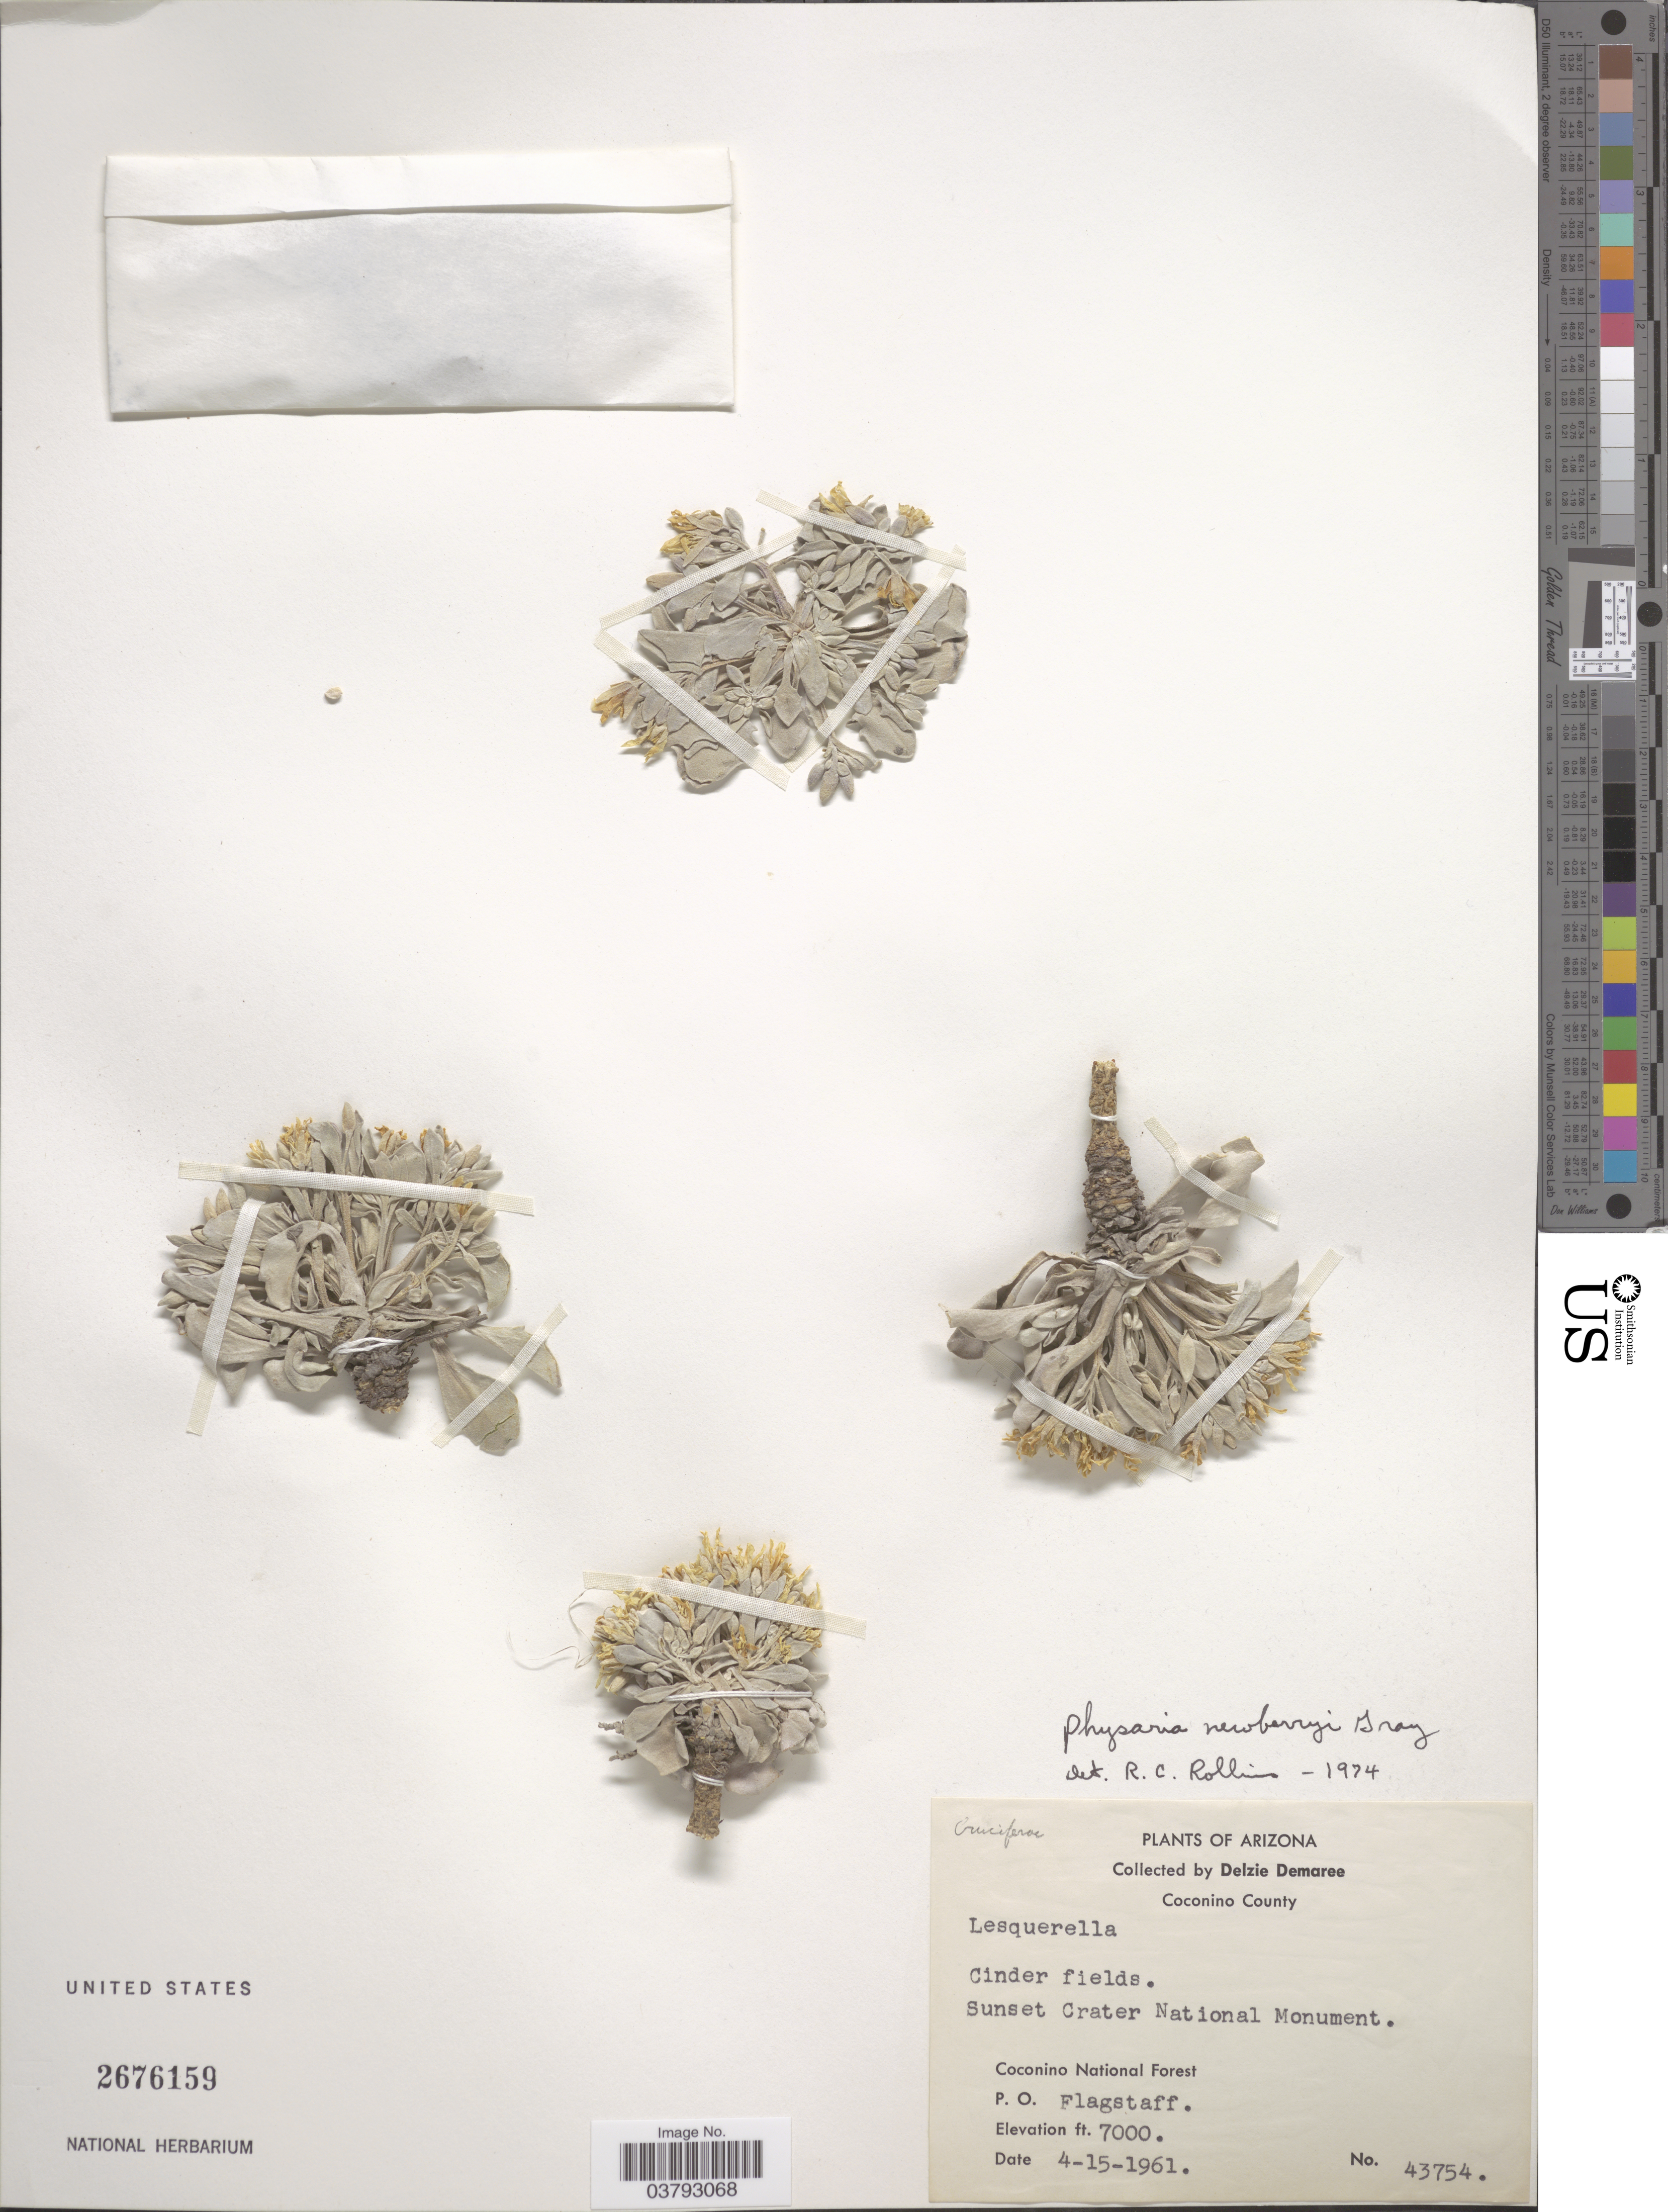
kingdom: Plantae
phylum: Tracheophyta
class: Magnoliopsida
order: Brassicales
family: Brassicaceae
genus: Physaria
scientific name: Physaria newberryi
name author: A. Gray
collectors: D. Demaree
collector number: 43754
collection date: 1961-04-15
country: United States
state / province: Arizona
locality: Coconino County. Sunset Crater National Monument. Coconino National Forest. P. O. Flagstaff.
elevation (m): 2134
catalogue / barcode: US 2676159